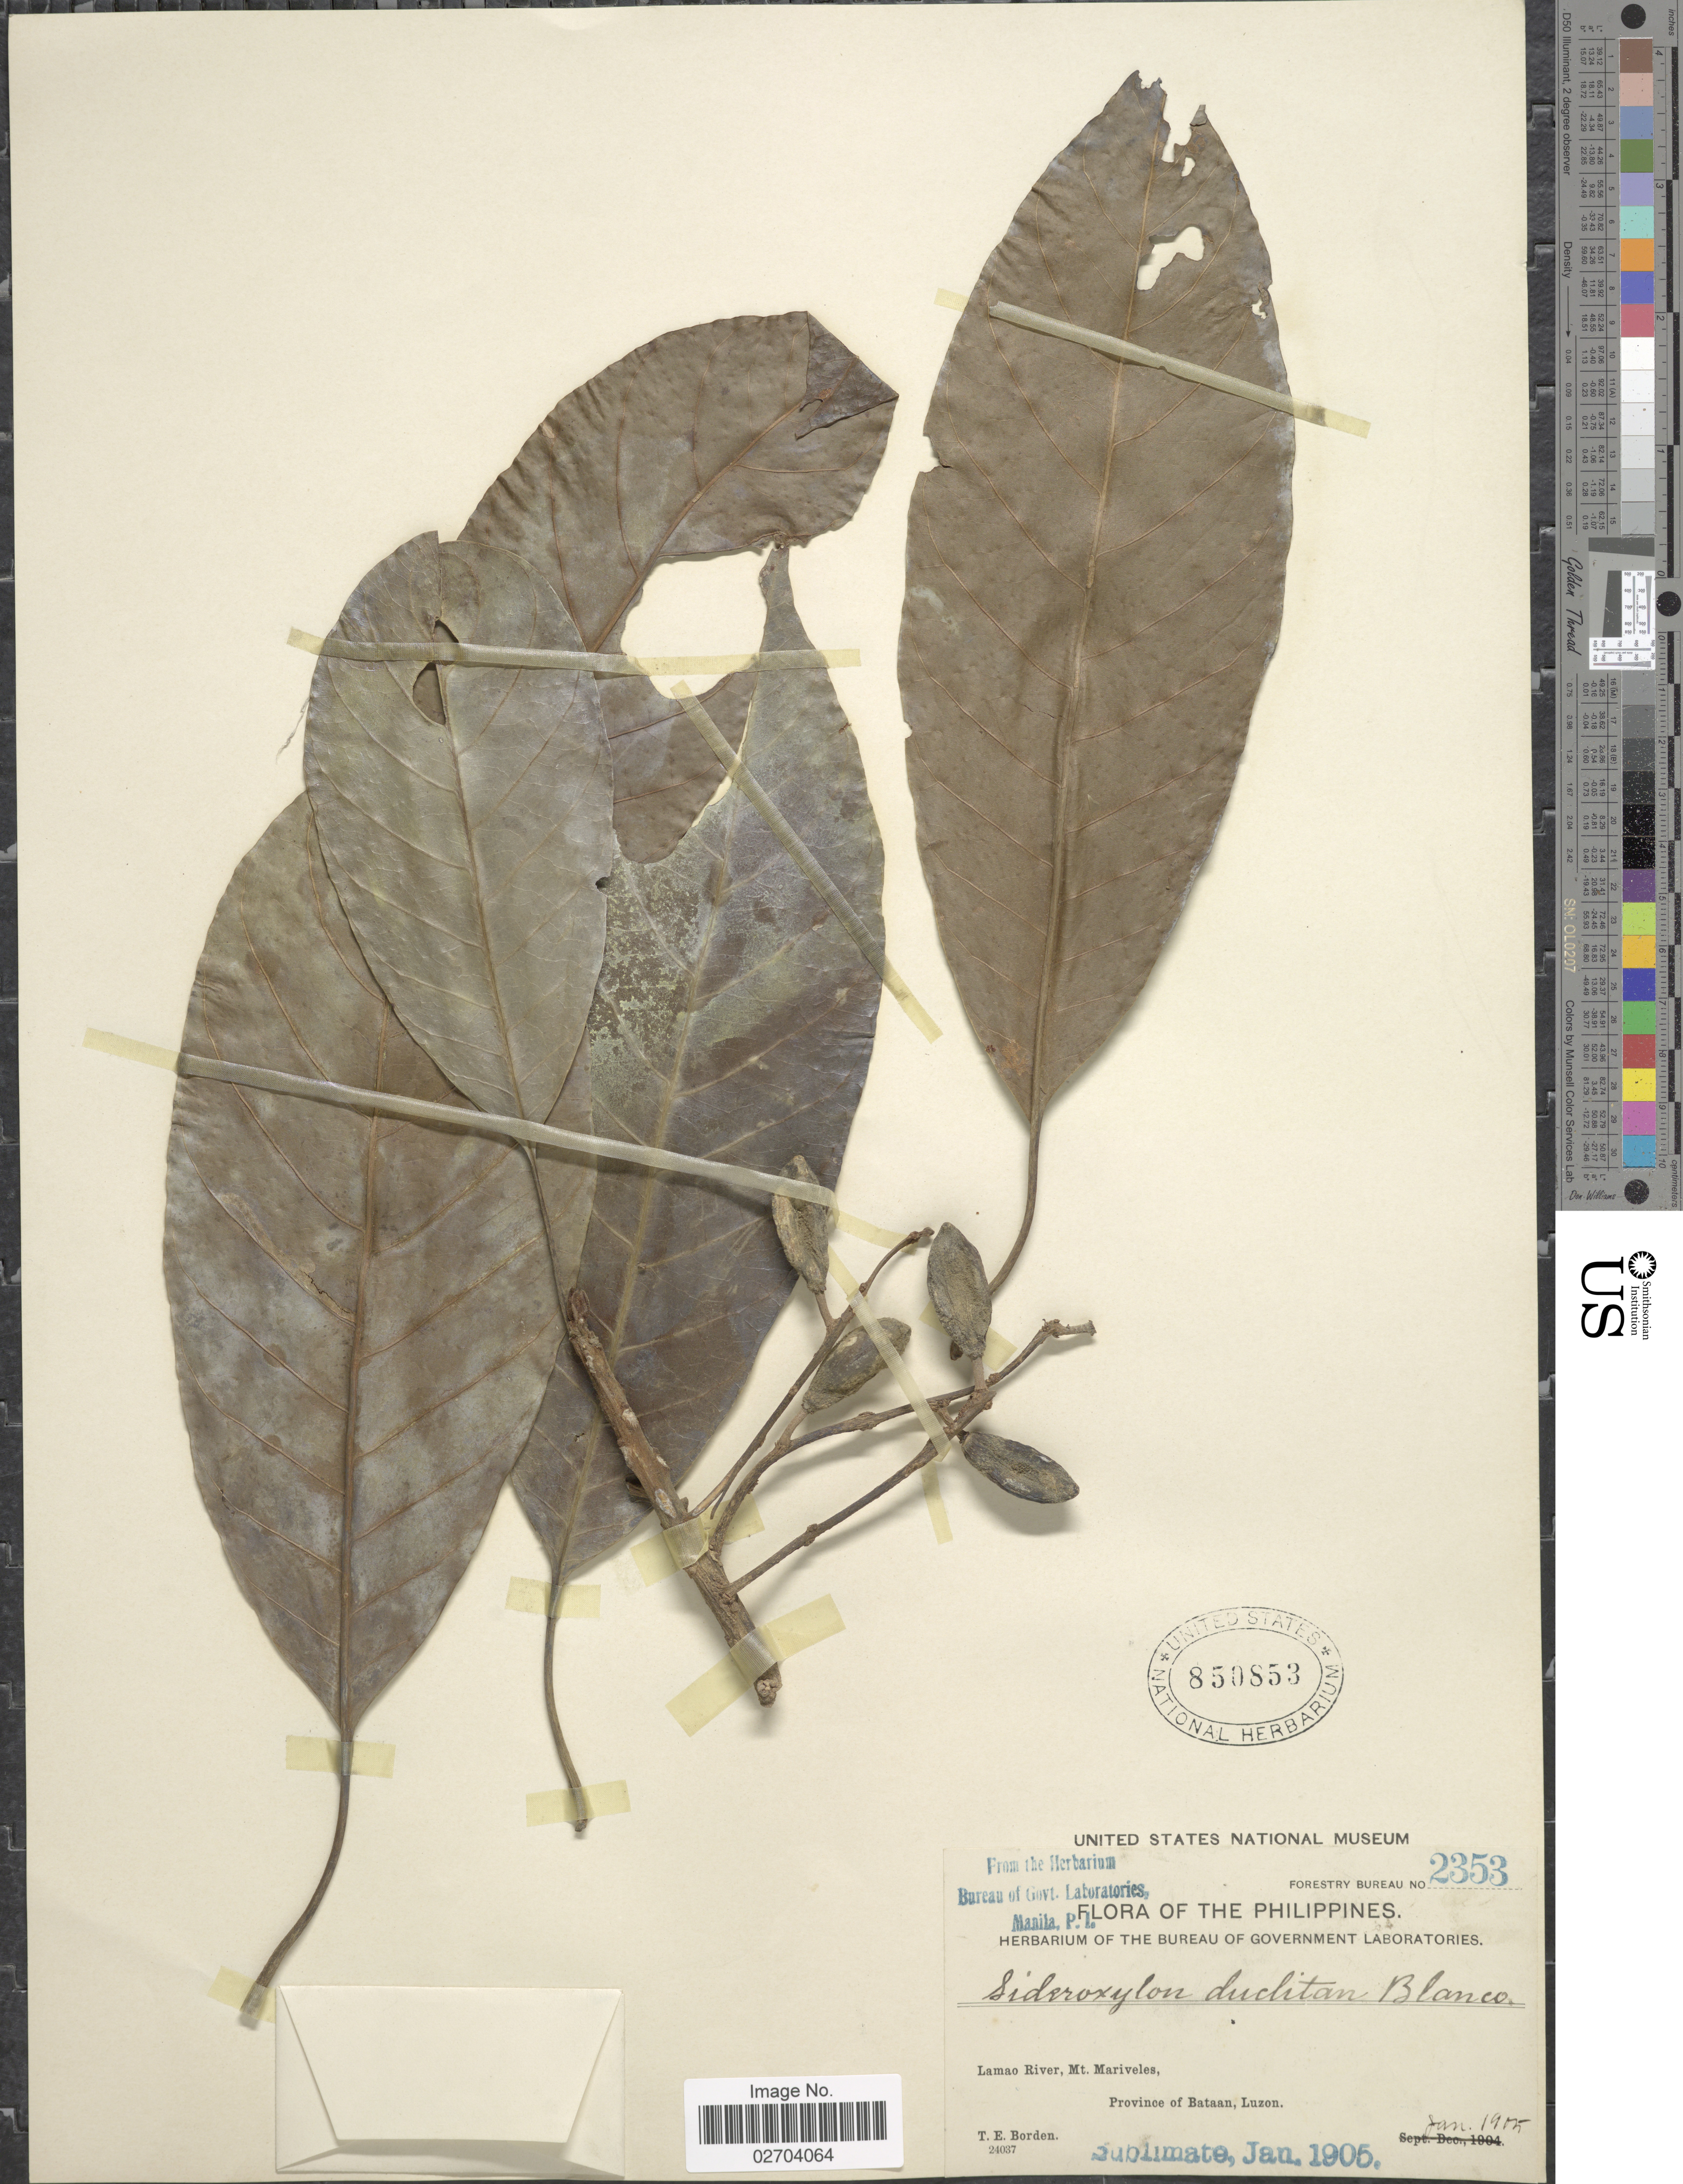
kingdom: Plantae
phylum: Tracheophyta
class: Magnoliopsida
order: Ericales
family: Sapotaceae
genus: Sideroxylon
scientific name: Sideroxylon duclitan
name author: Blanco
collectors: T. E. Borden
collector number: Forestry Bureau 2353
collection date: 1905-01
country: Philippines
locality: Lamao River, Mt. Mariveles. Province of Bataan, Luzon.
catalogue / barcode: US 850853